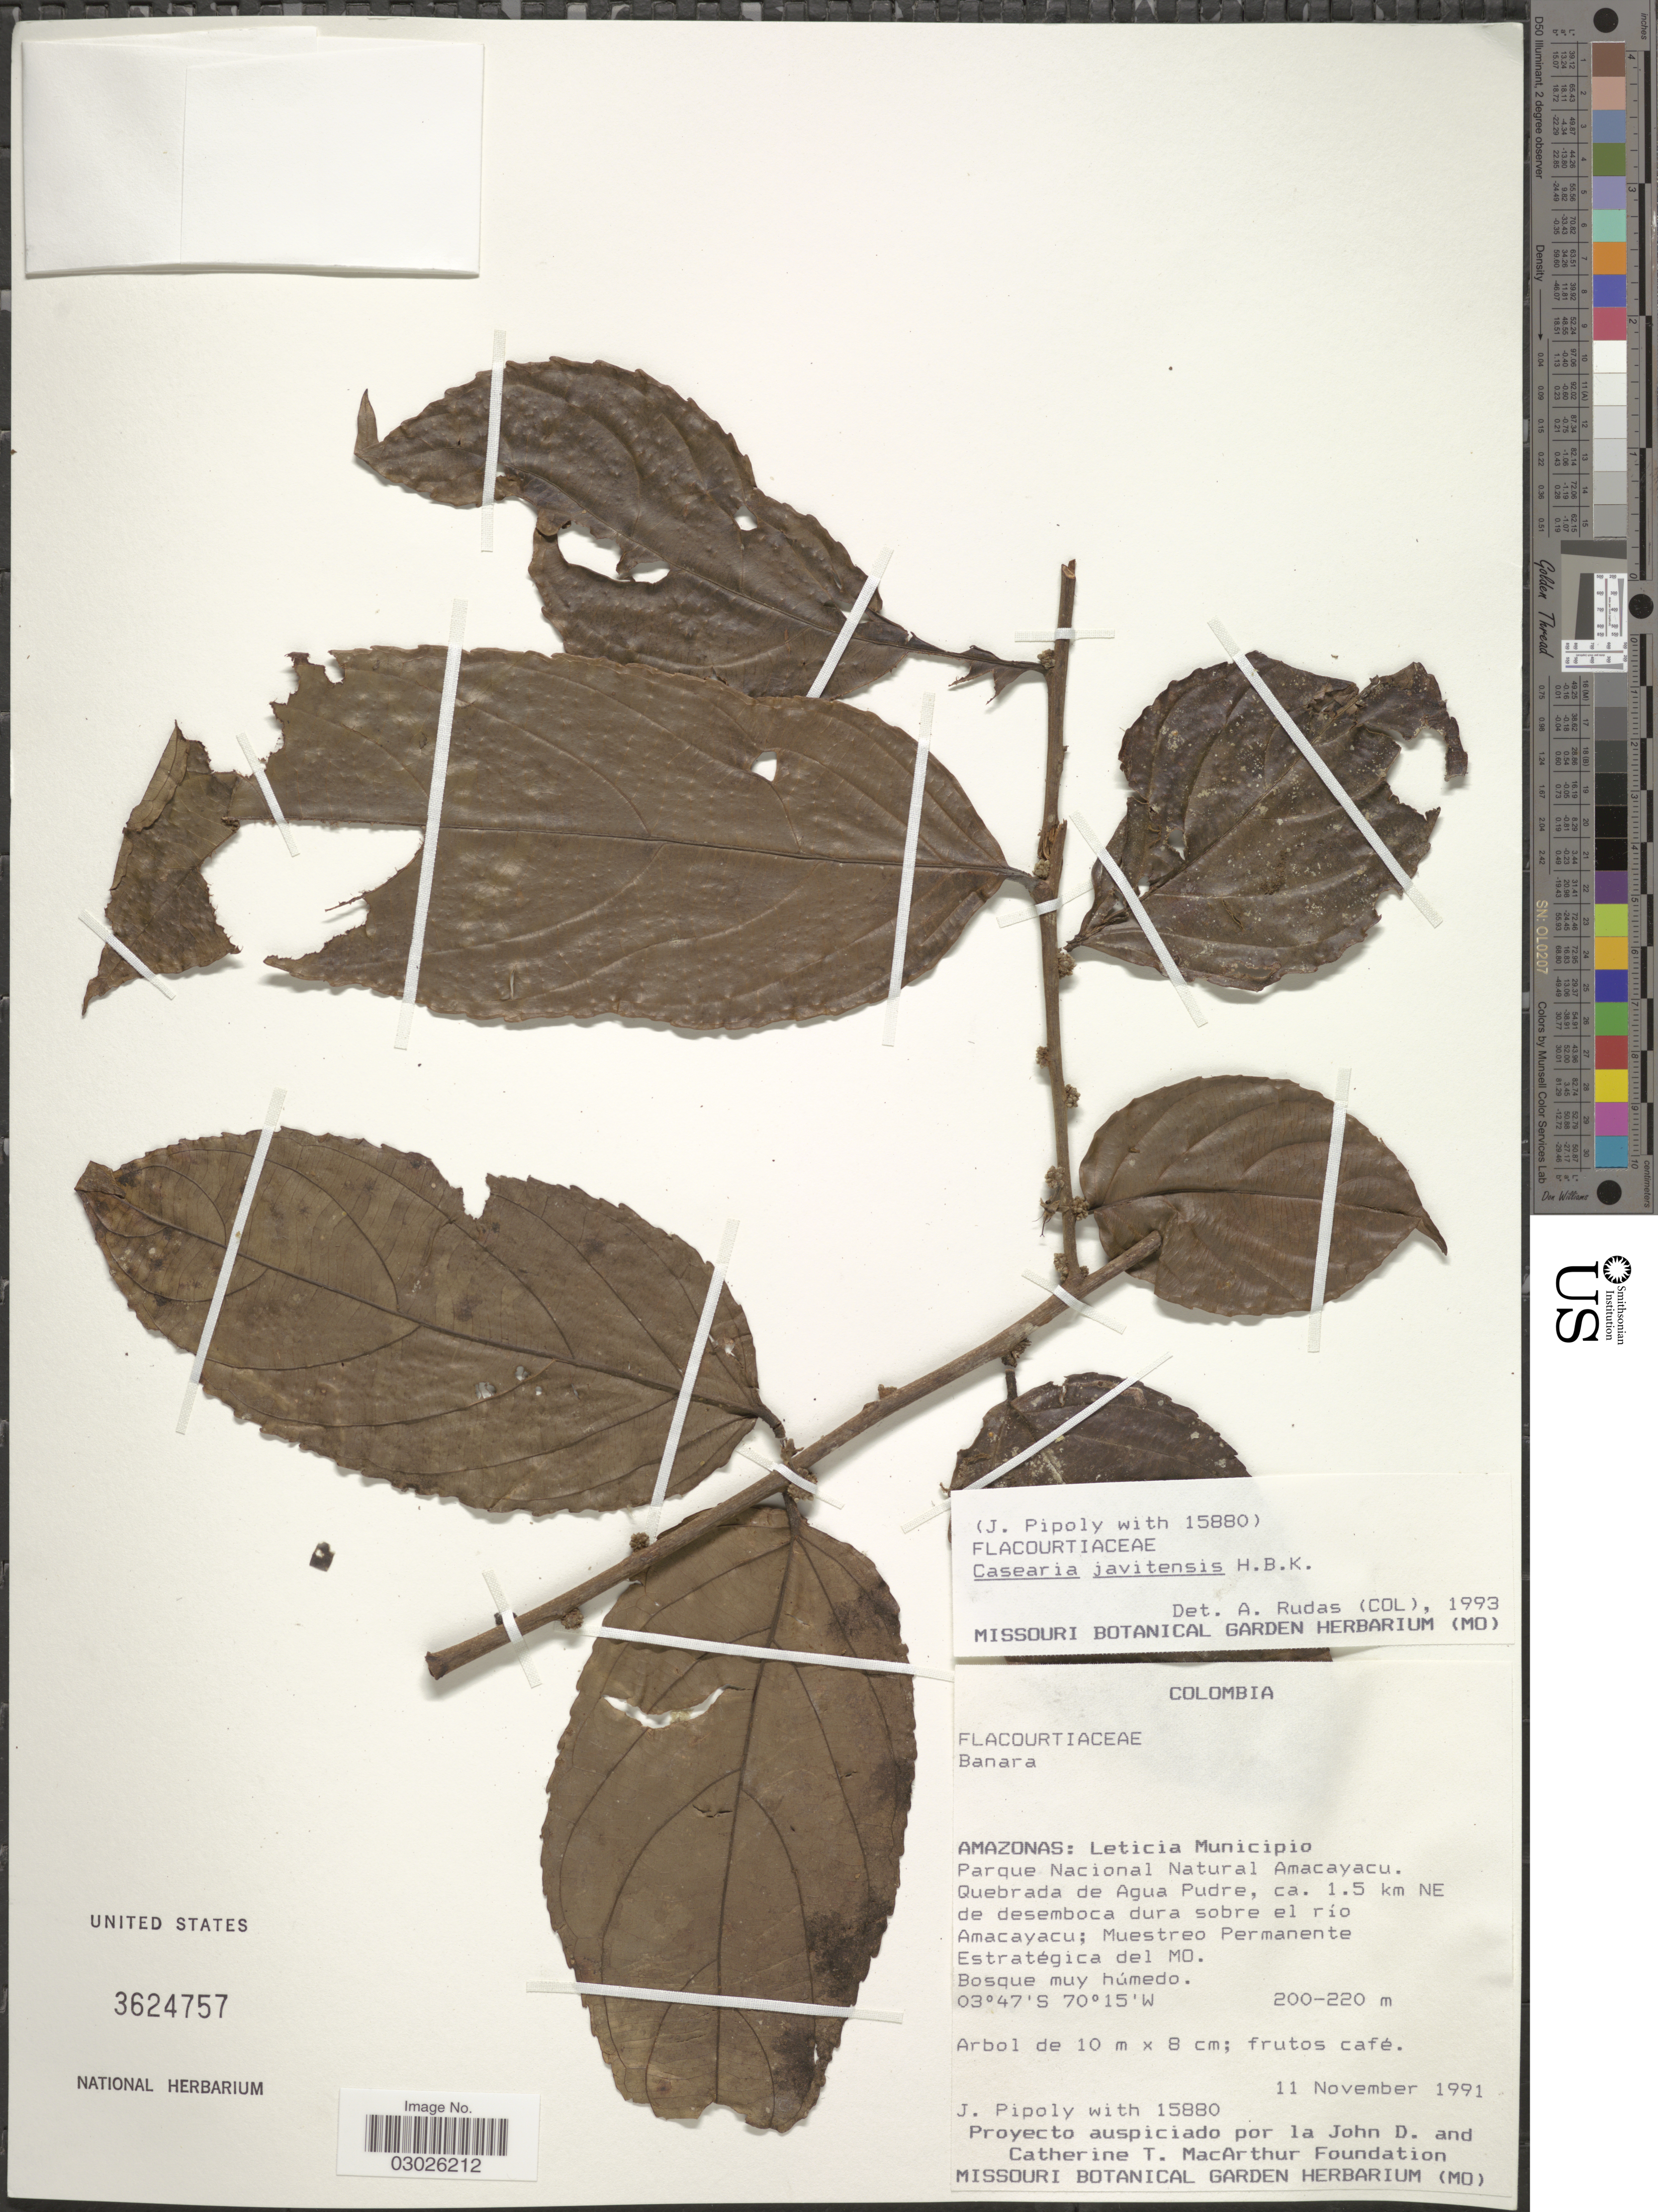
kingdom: Plantae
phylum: Tracheophyta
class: Magnoliopsida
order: Malpighiales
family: Salicaceae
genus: Piparea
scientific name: Piparea multiflora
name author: C.F. Gaertn.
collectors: J. J. Pipoly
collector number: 15880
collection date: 1991-11-11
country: Colombia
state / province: Amazônas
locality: Leticia Municipio, Parque Nacional Natural Amacayacu, Quebrada de Agua Pudre, ca. 1.5 km NE de desemboca dura sobre el río Amacayacu; Muestreo Permanente Estratégica del MO.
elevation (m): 200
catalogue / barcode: US 3624757